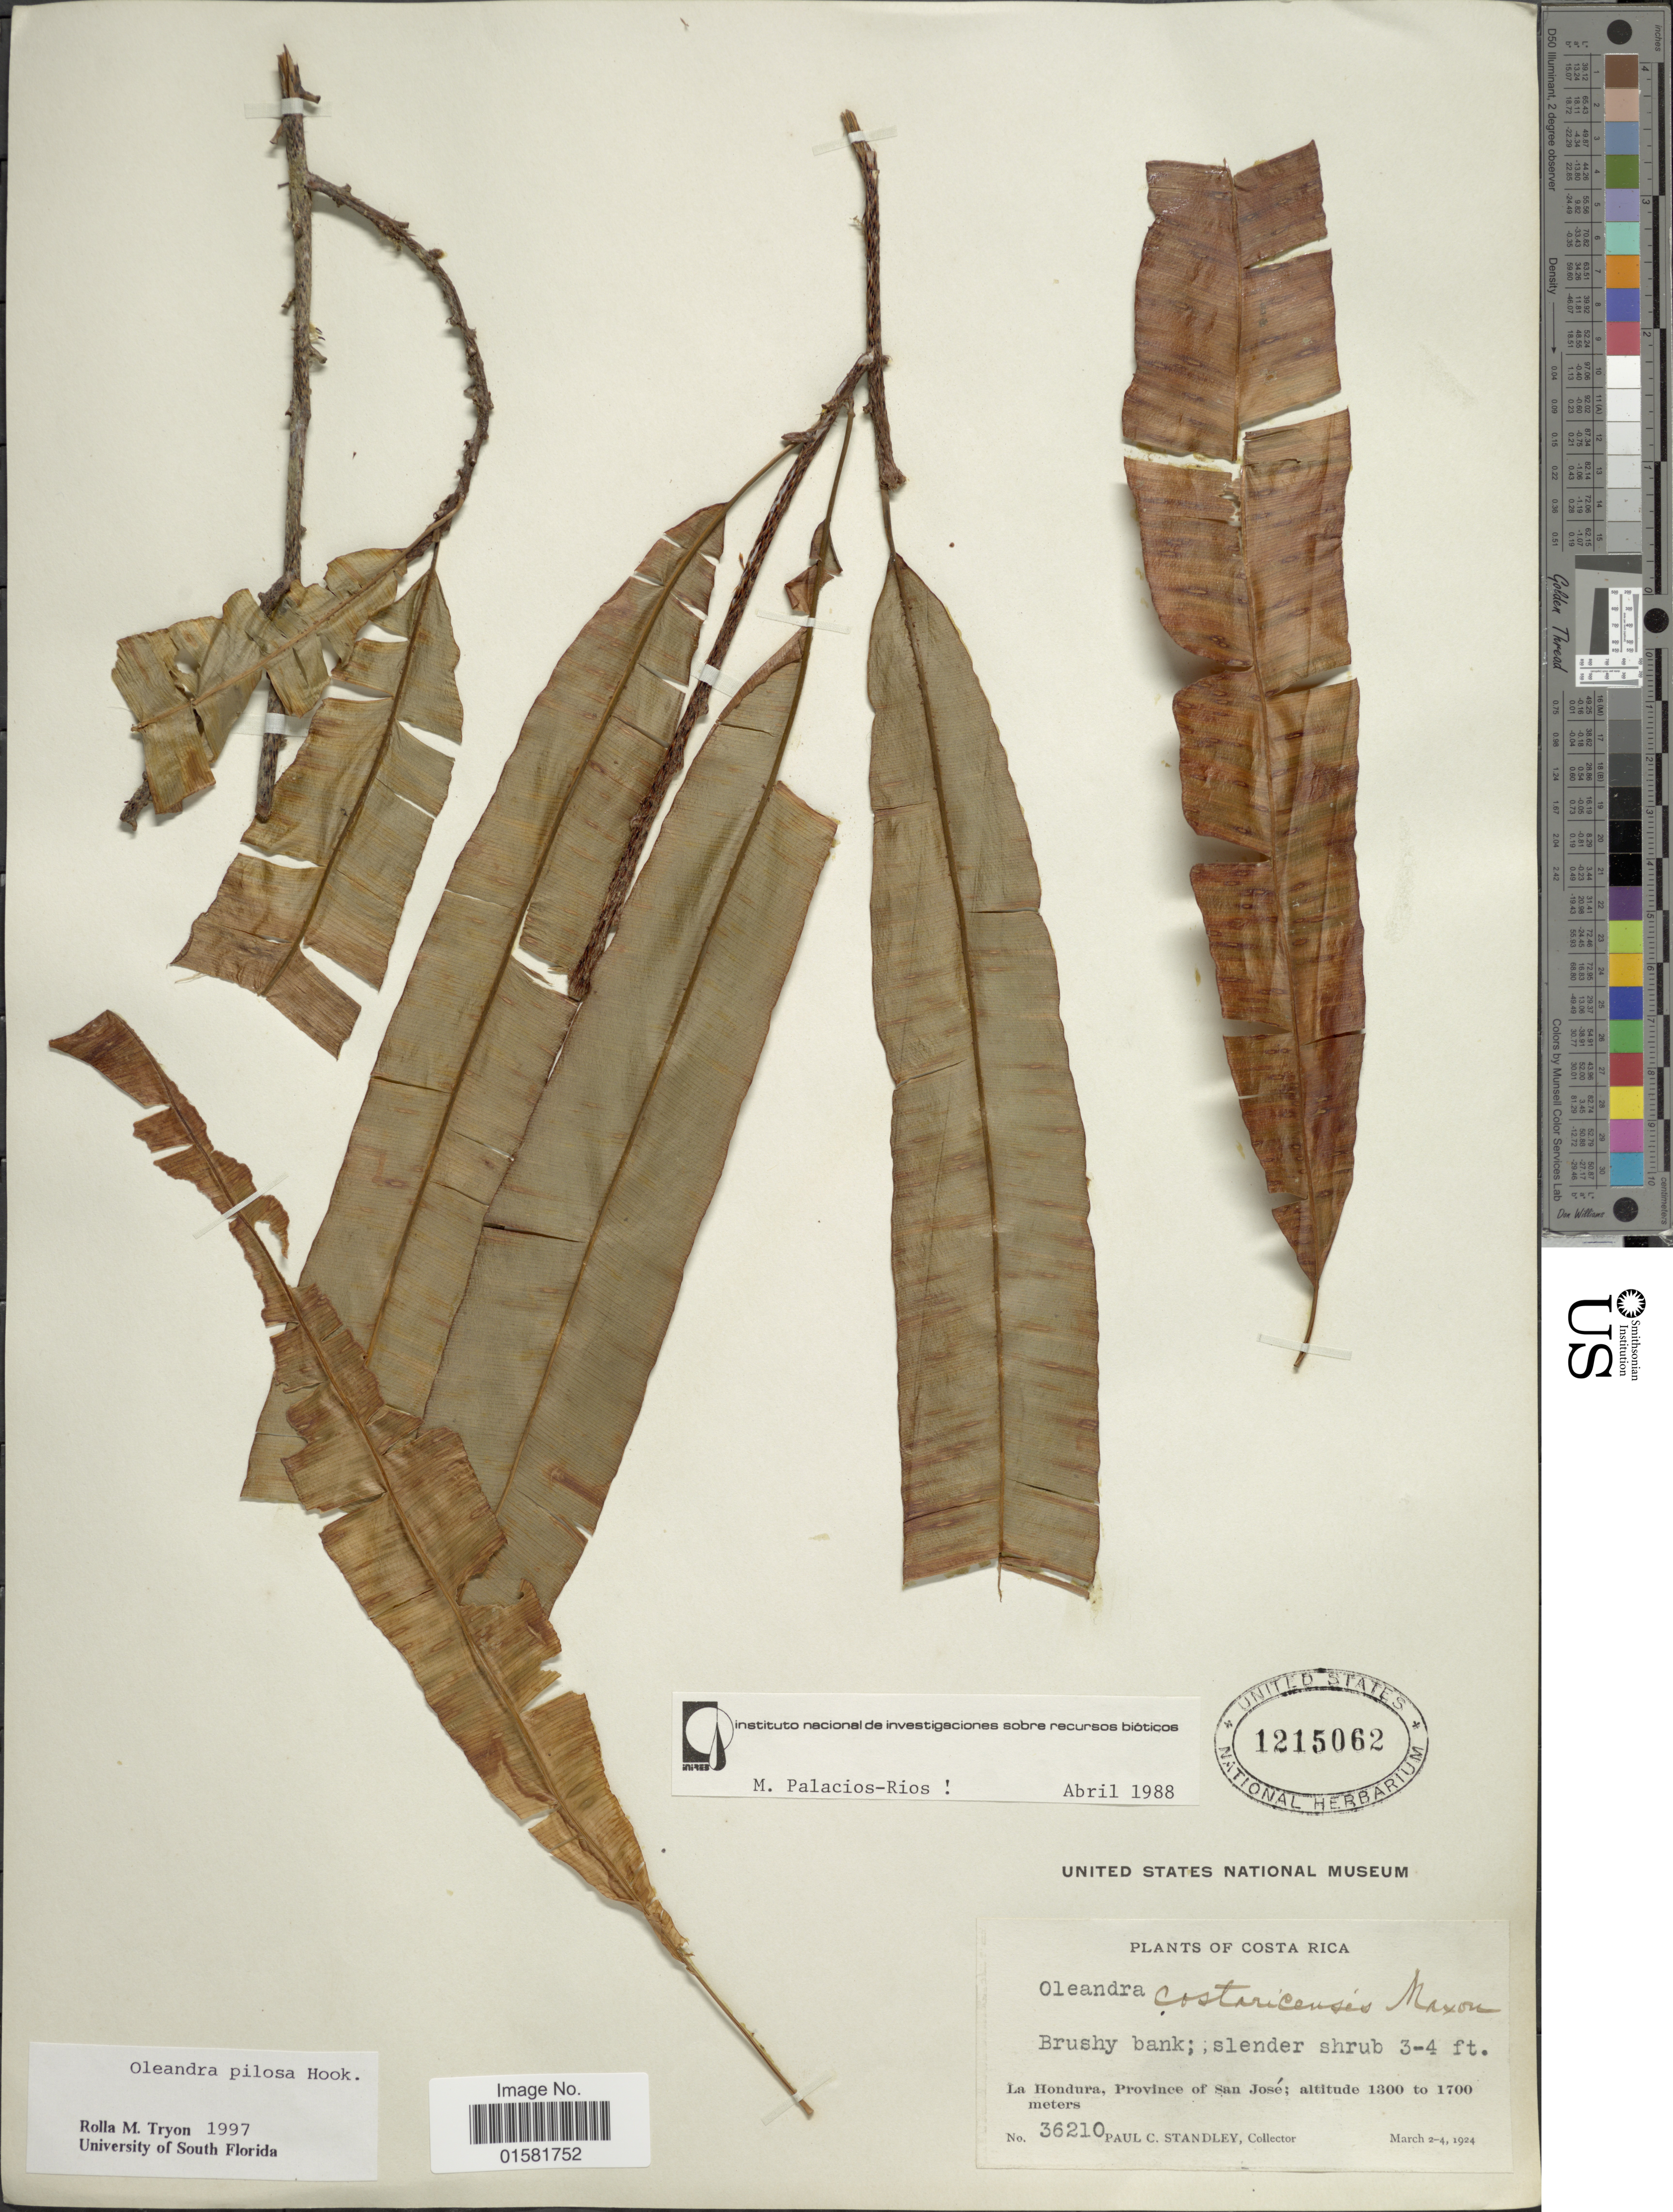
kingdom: Plantae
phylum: Tracheophyta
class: Polypodiopsida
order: Polypodiales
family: Oleandraceae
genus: Oleandra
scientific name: Oleandra pilosa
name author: Hook.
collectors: P. C. Standley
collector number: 36210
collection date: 1924-03-02/1924-03-04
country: Costa Rica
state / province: San José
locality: Costa Rica, La Hondura, Province of San José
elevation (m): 1300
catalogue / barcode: US 1215062